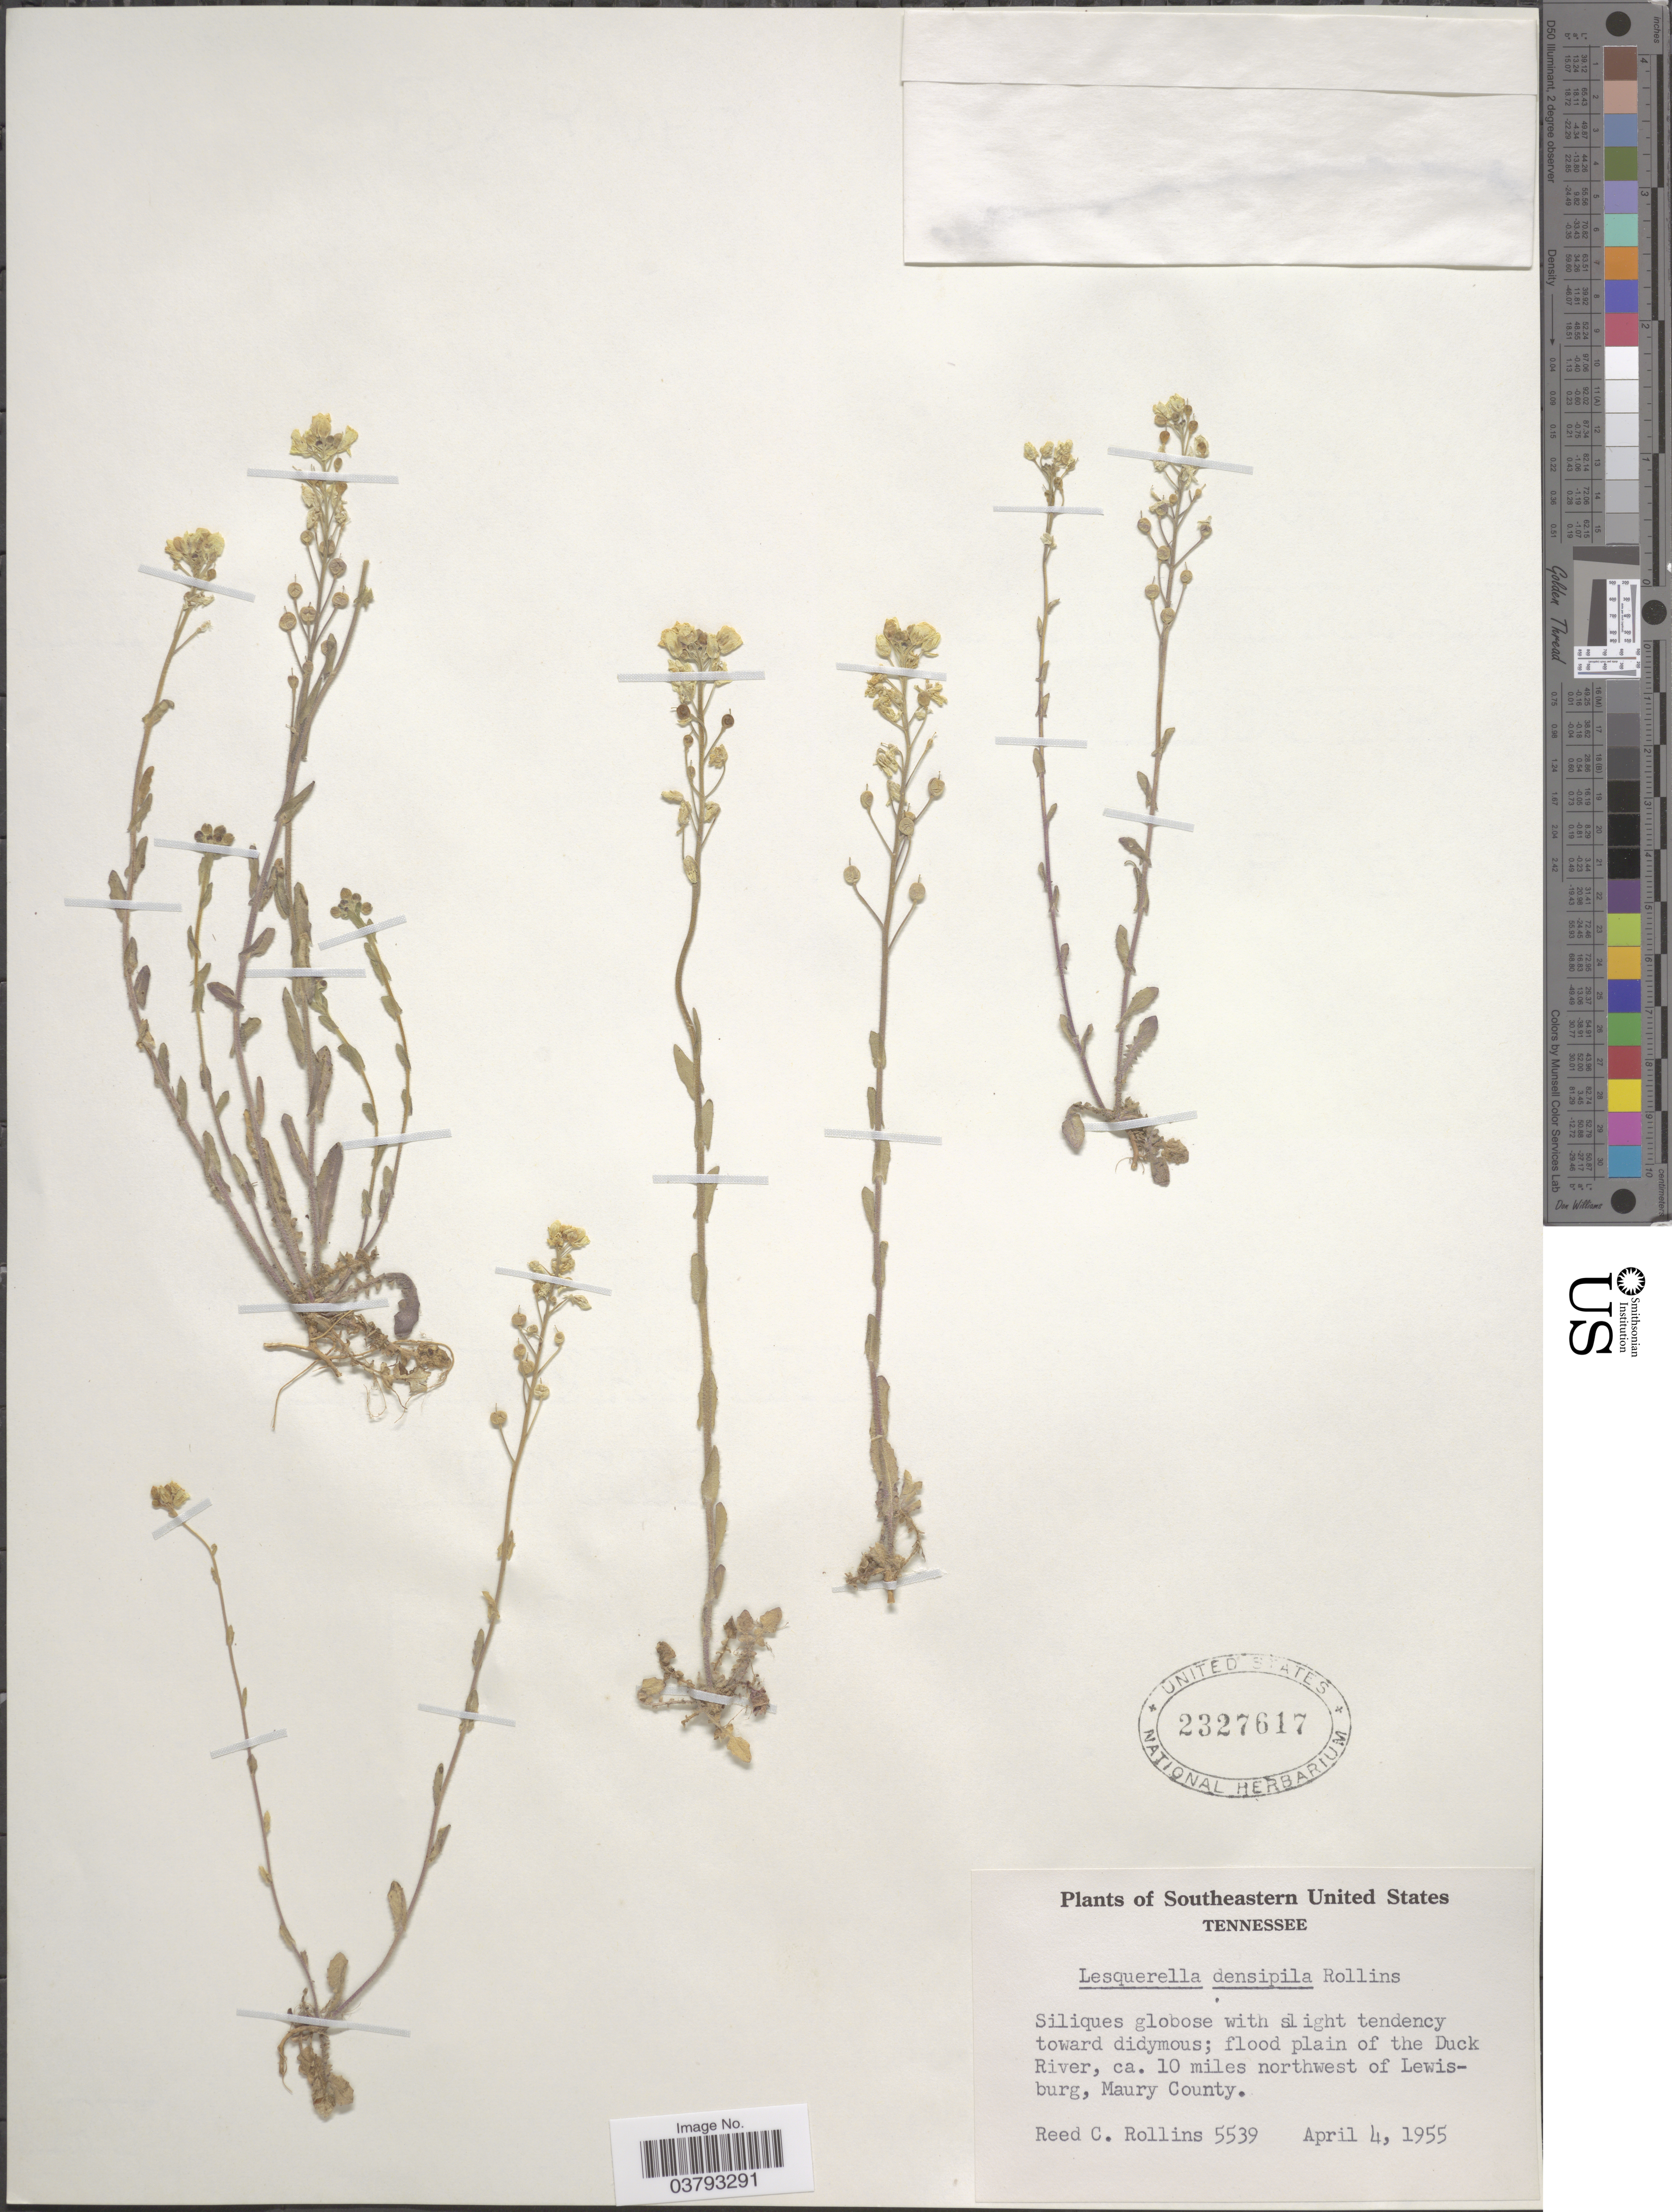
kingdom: Plantae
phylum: Tracheophyta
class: Magnoliopsida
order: Brassicales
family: Brassicaceae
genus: Lesquerella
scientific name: Lesquerella densipila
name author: Rollins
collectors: R. C. Rollins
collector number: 5539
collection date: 1955-04-04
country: United States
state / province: Tennessee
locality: Southeastern United States. Flood plain of the Duck River, ca. 10 miles northwest of Lewisburg, Maury County.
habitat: flood plain of a river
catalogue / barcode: US 2327617